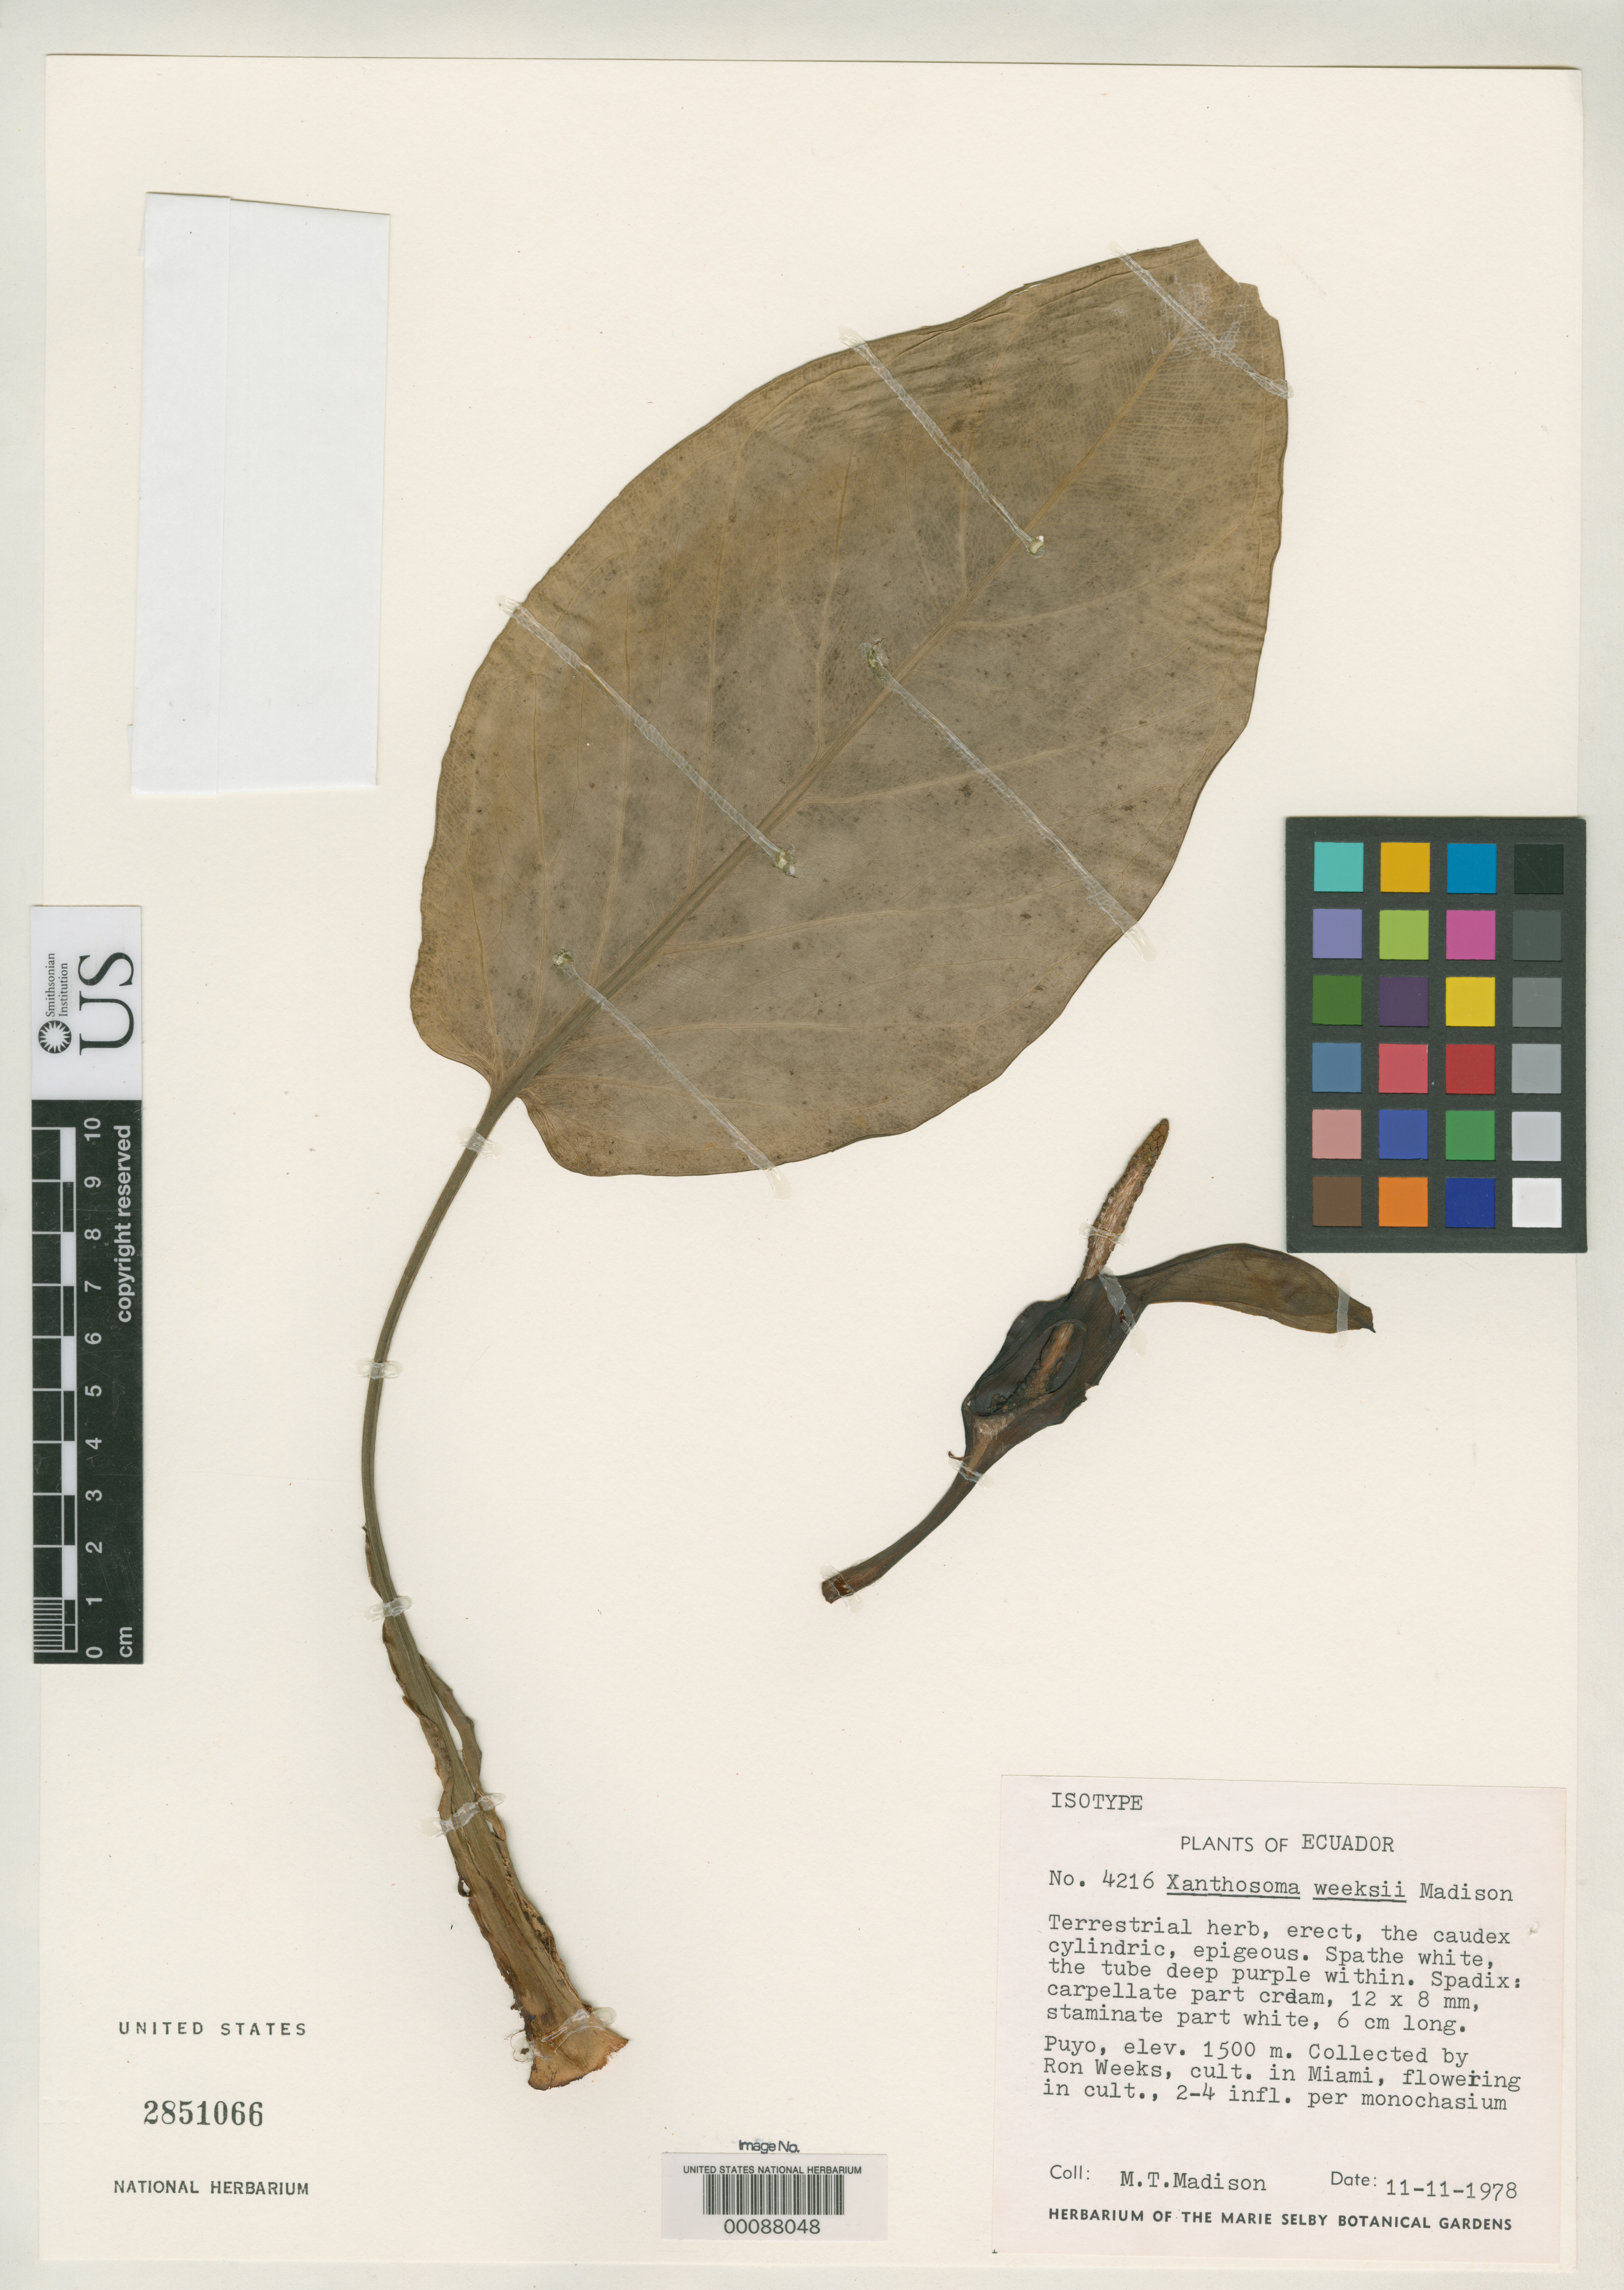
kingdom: Plantae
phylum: Tracheophyta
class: Liliopsida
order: Alismatales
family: Araceae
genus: Xanthosoma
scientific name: Xanthosoma weeksii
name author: Madison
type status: Type Material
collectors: M. T. Madison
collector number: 4216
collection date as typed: Mar 1978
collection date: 1978-03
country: Ecuador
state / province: Pastaza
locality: Vicinity of Puyo.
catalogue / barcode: US 2851066